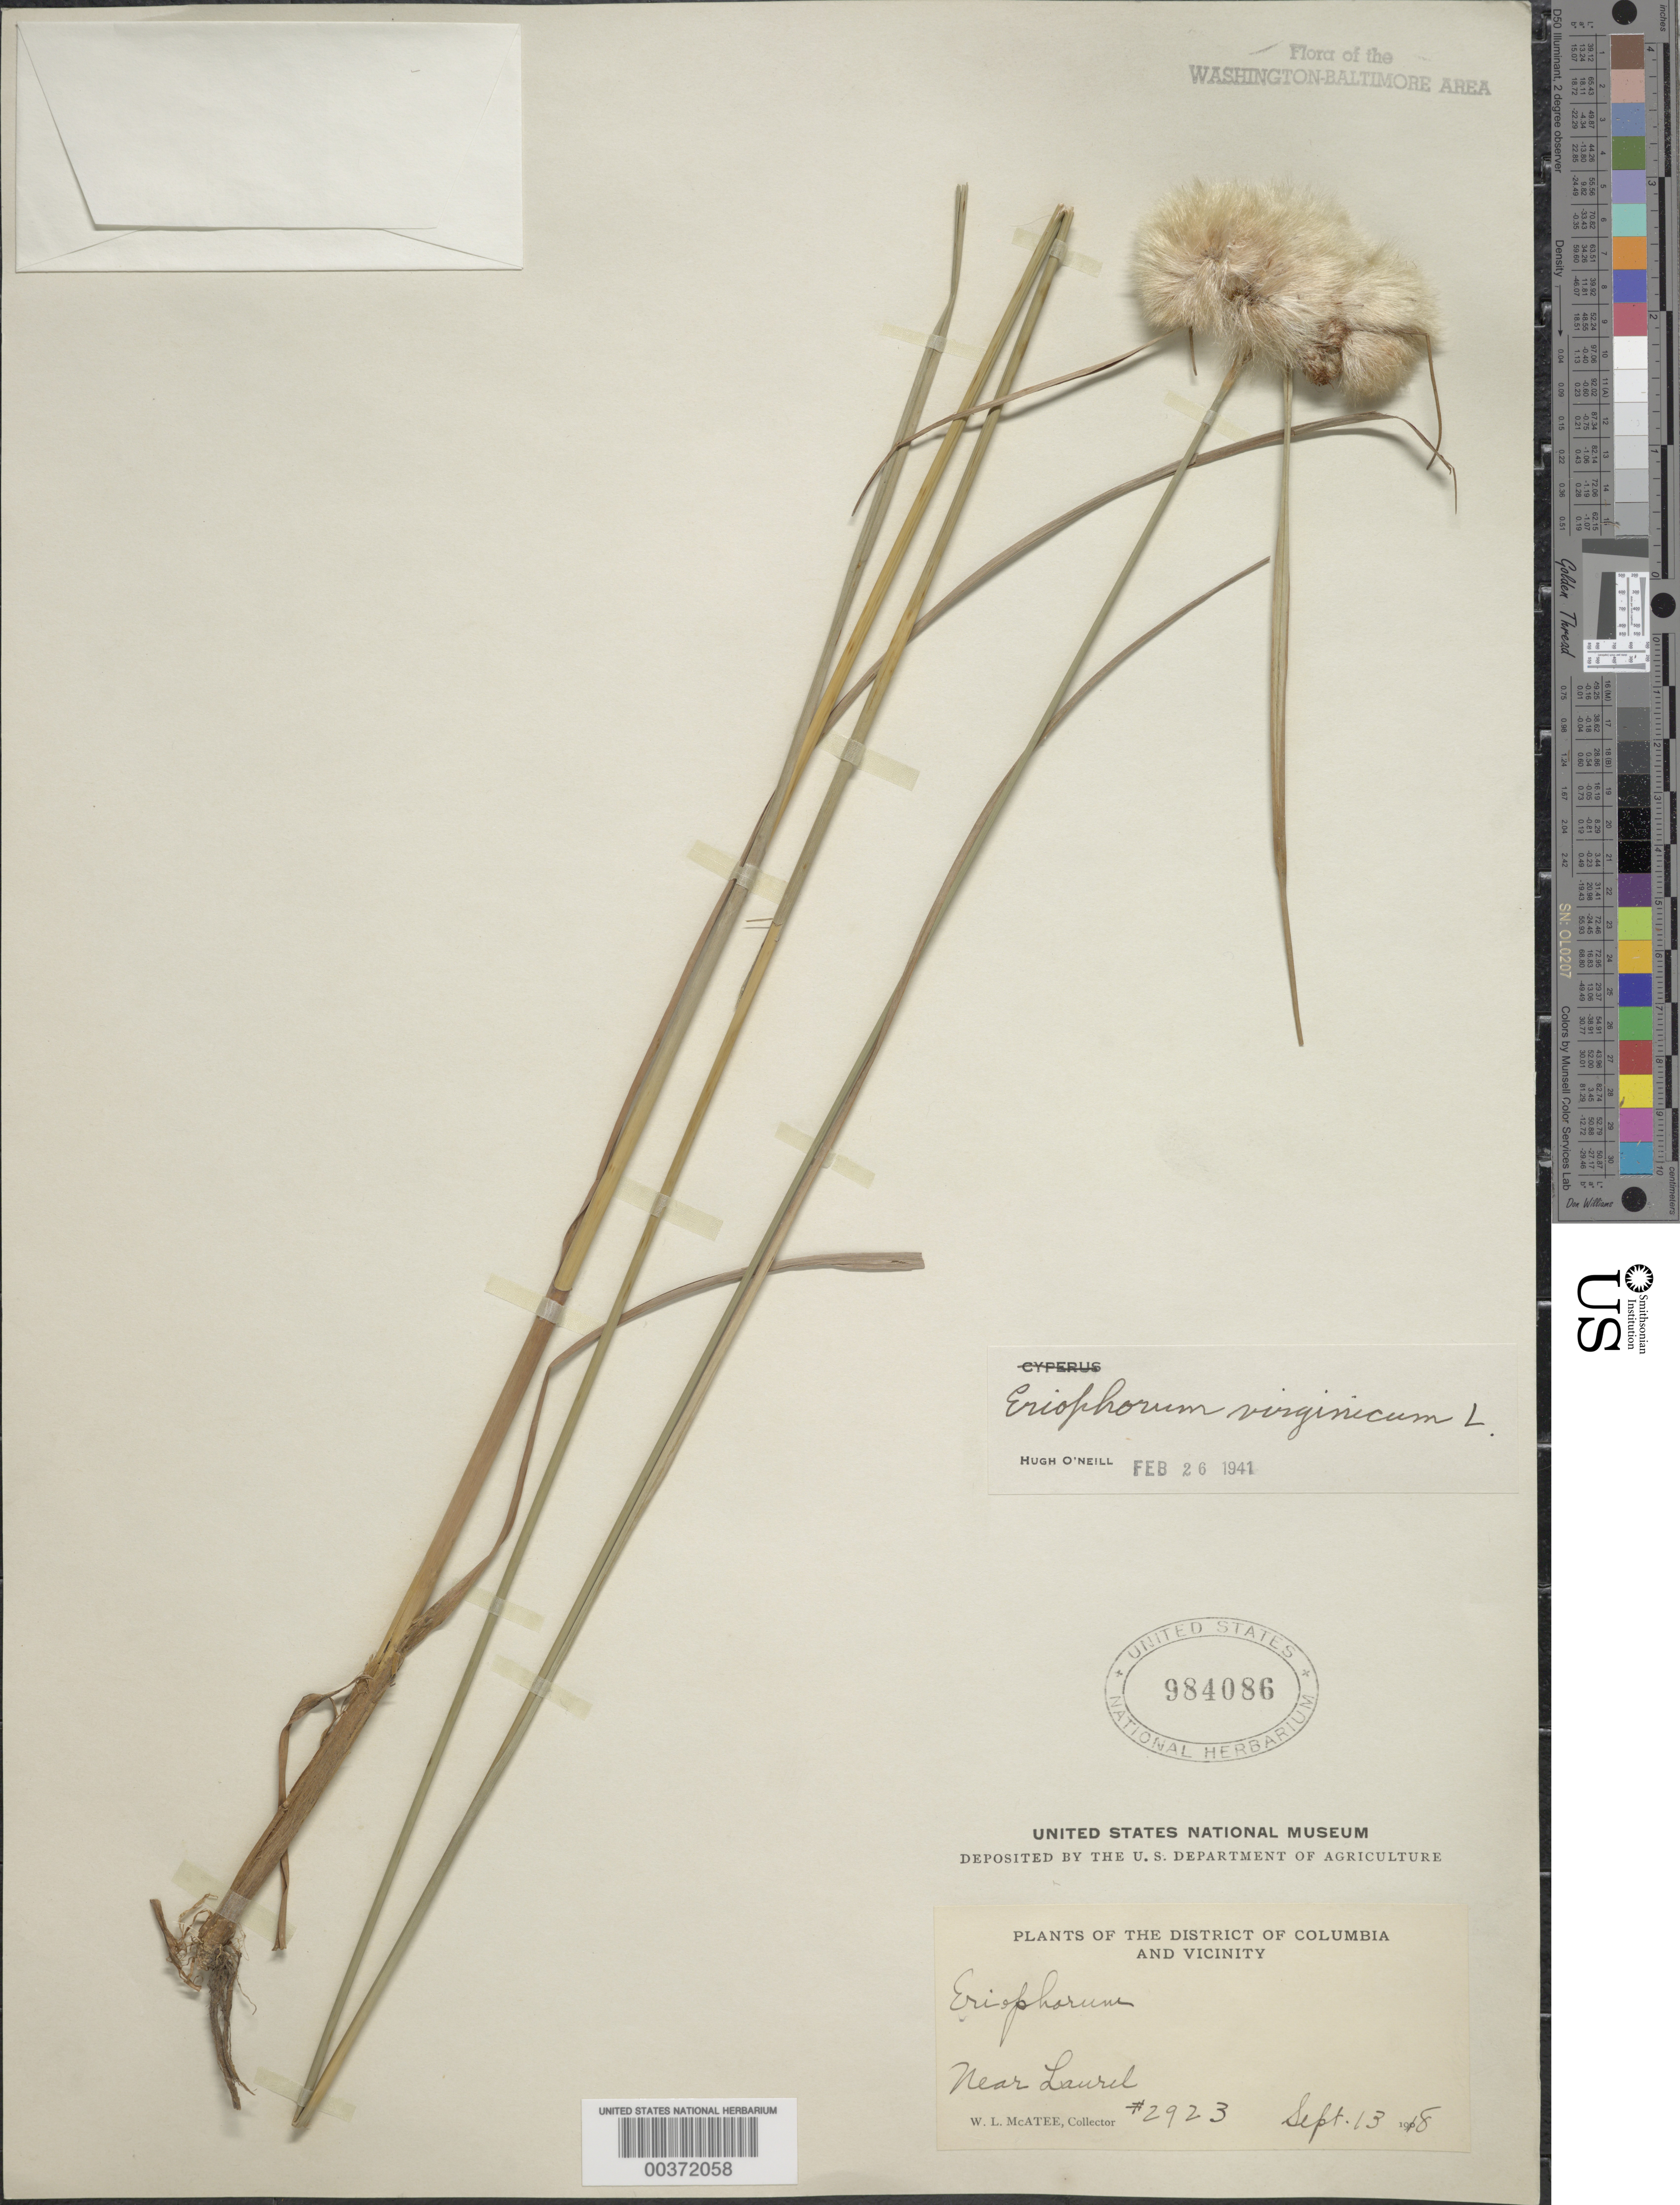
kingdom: Plantae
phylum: Tracheophyta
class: Liliopsida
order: Poales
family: Cyperaceae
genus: Eriophorum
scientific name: Eriophorum virginicum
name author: L.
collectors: W. McAtee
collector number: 2923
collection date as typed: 13 Sep 1918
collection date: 1918-09-13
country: United States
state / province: Maryland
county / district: Prince George's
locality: Laurel vicinity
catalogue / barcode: US 984086